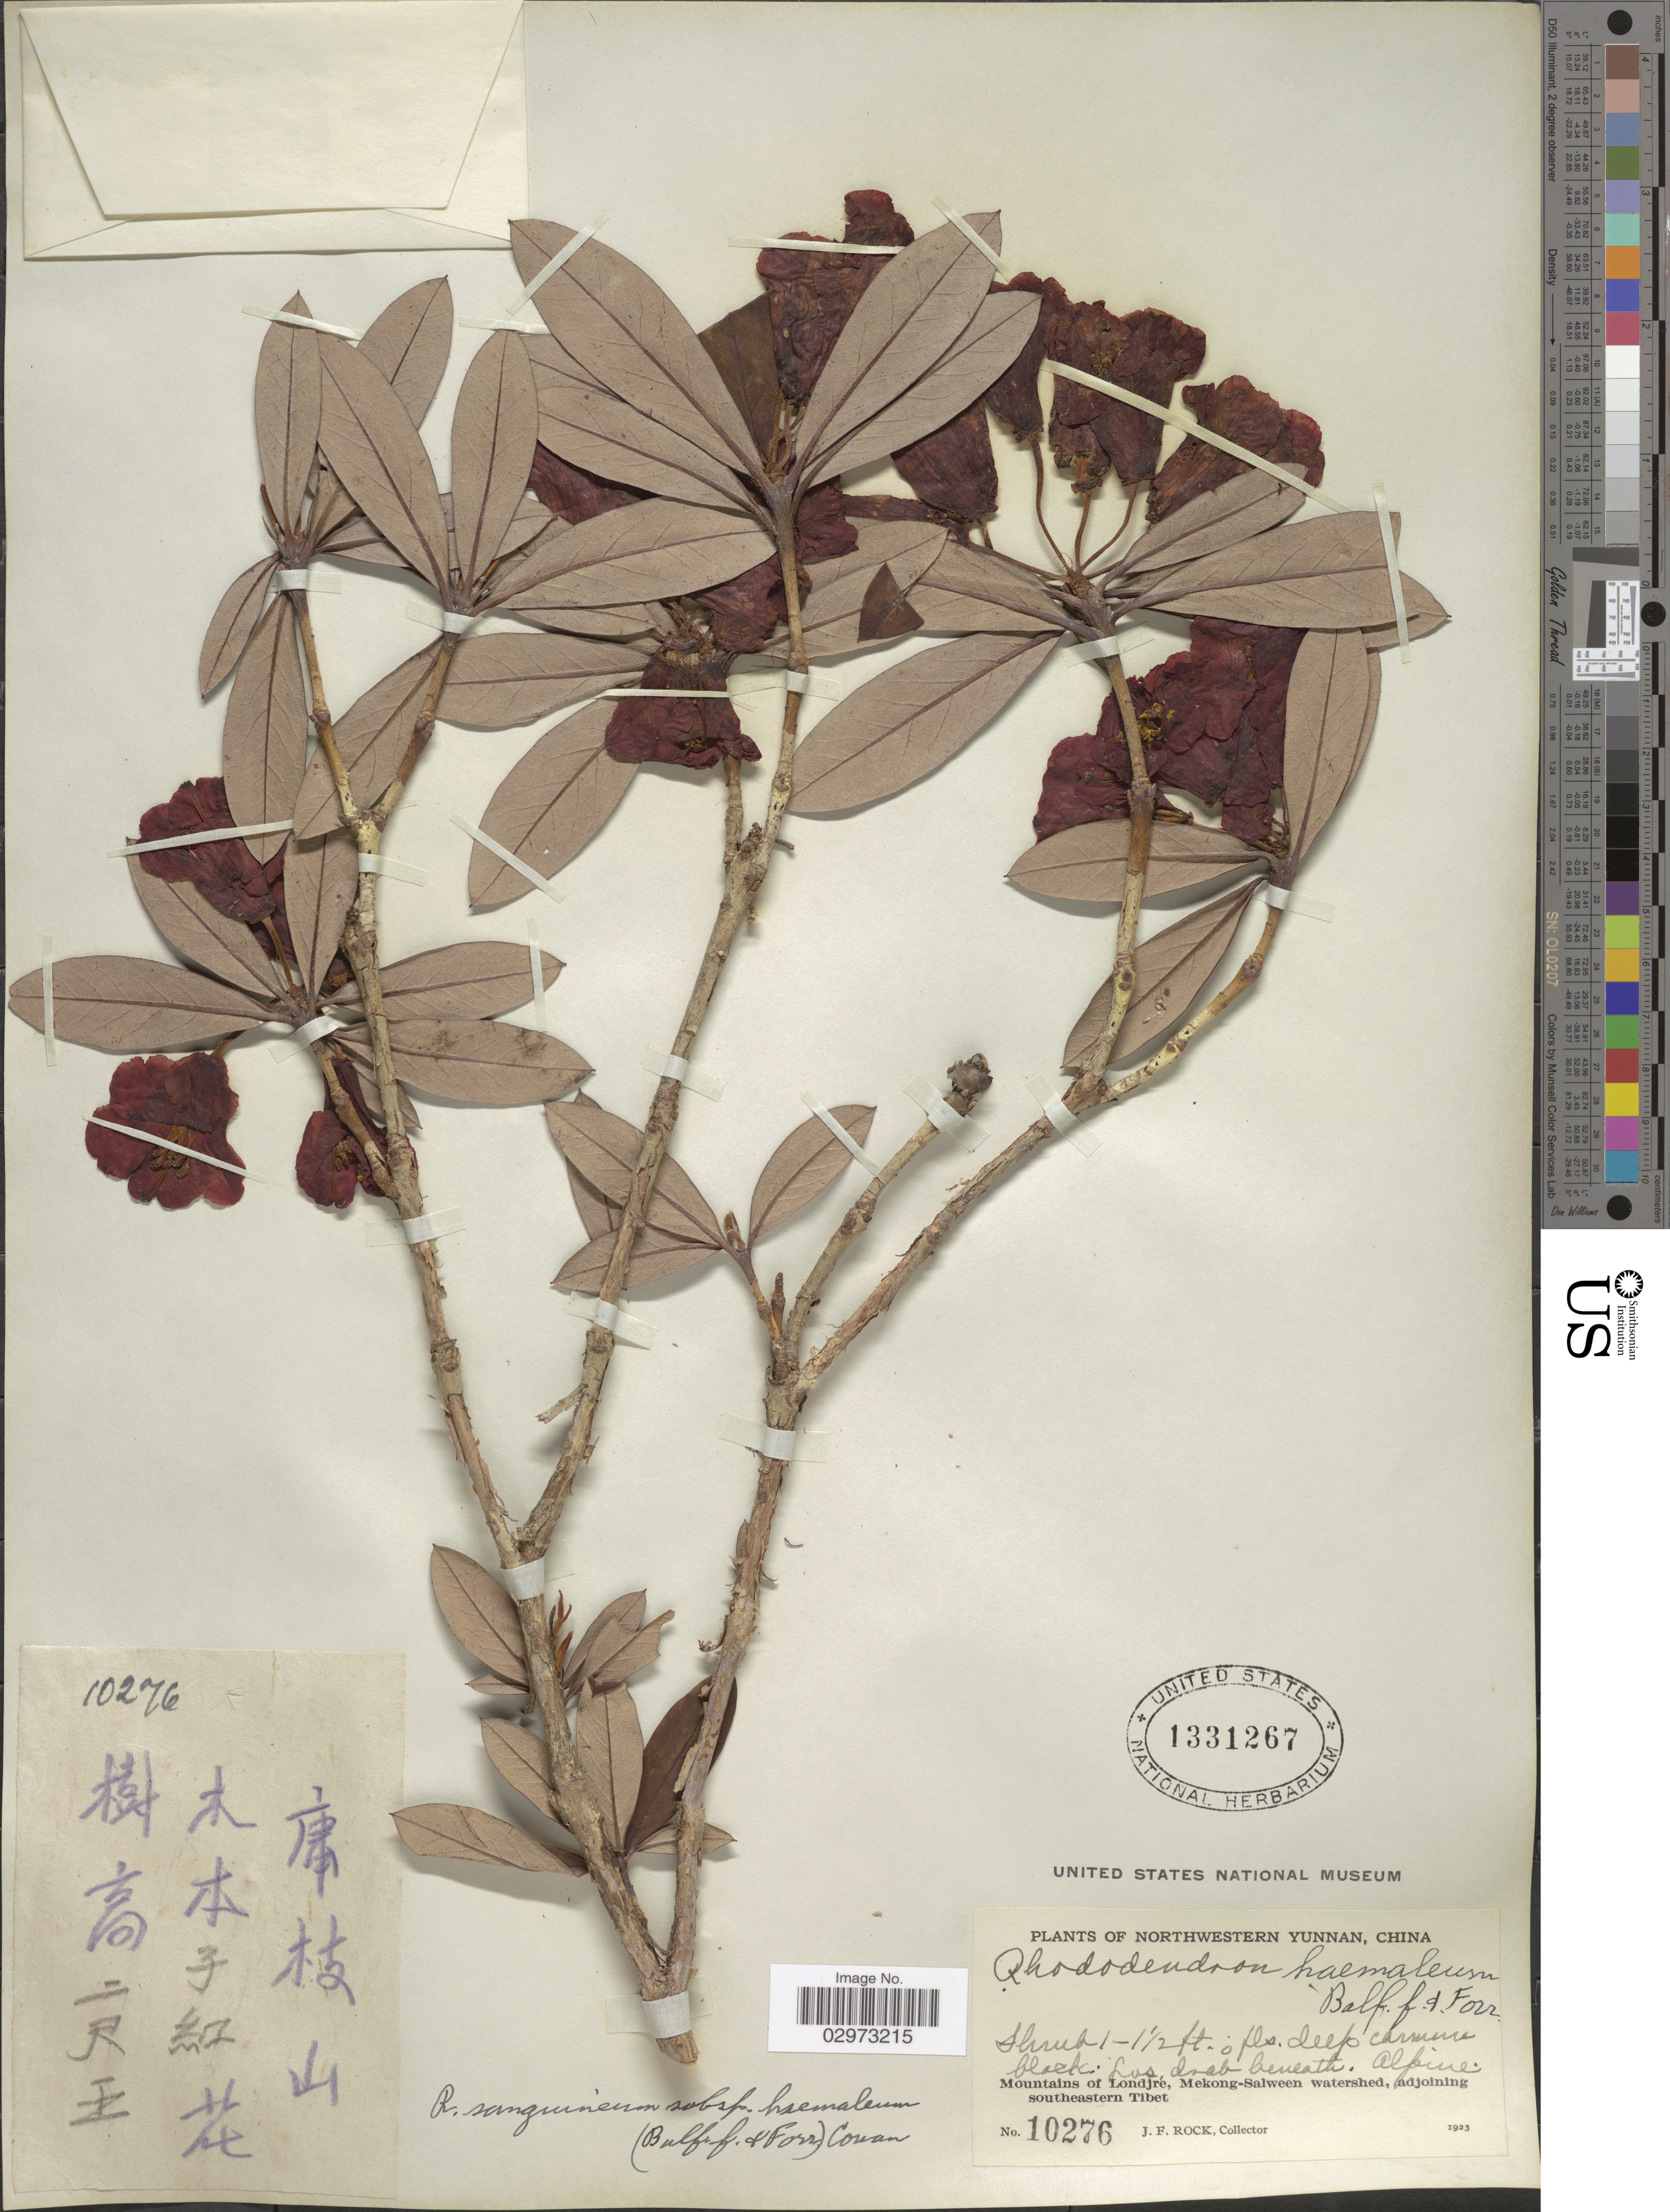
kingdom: Plantae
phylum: Tracheophyta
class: Magnoliopsida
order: Ericales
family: Ericaceae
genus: Rhododendron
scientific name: Rhododendron sanguineum subsp. haemaleum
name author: (Balf. f. & Forrest) Cowan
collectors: J. Rock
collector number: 10276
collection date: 1923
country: China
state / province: Yunnan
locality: Northwestern Yunnan. Mountains of Londjre, Mekong-Salween watershed, adjoining southeastern Tibet.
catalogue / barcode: US 1331267